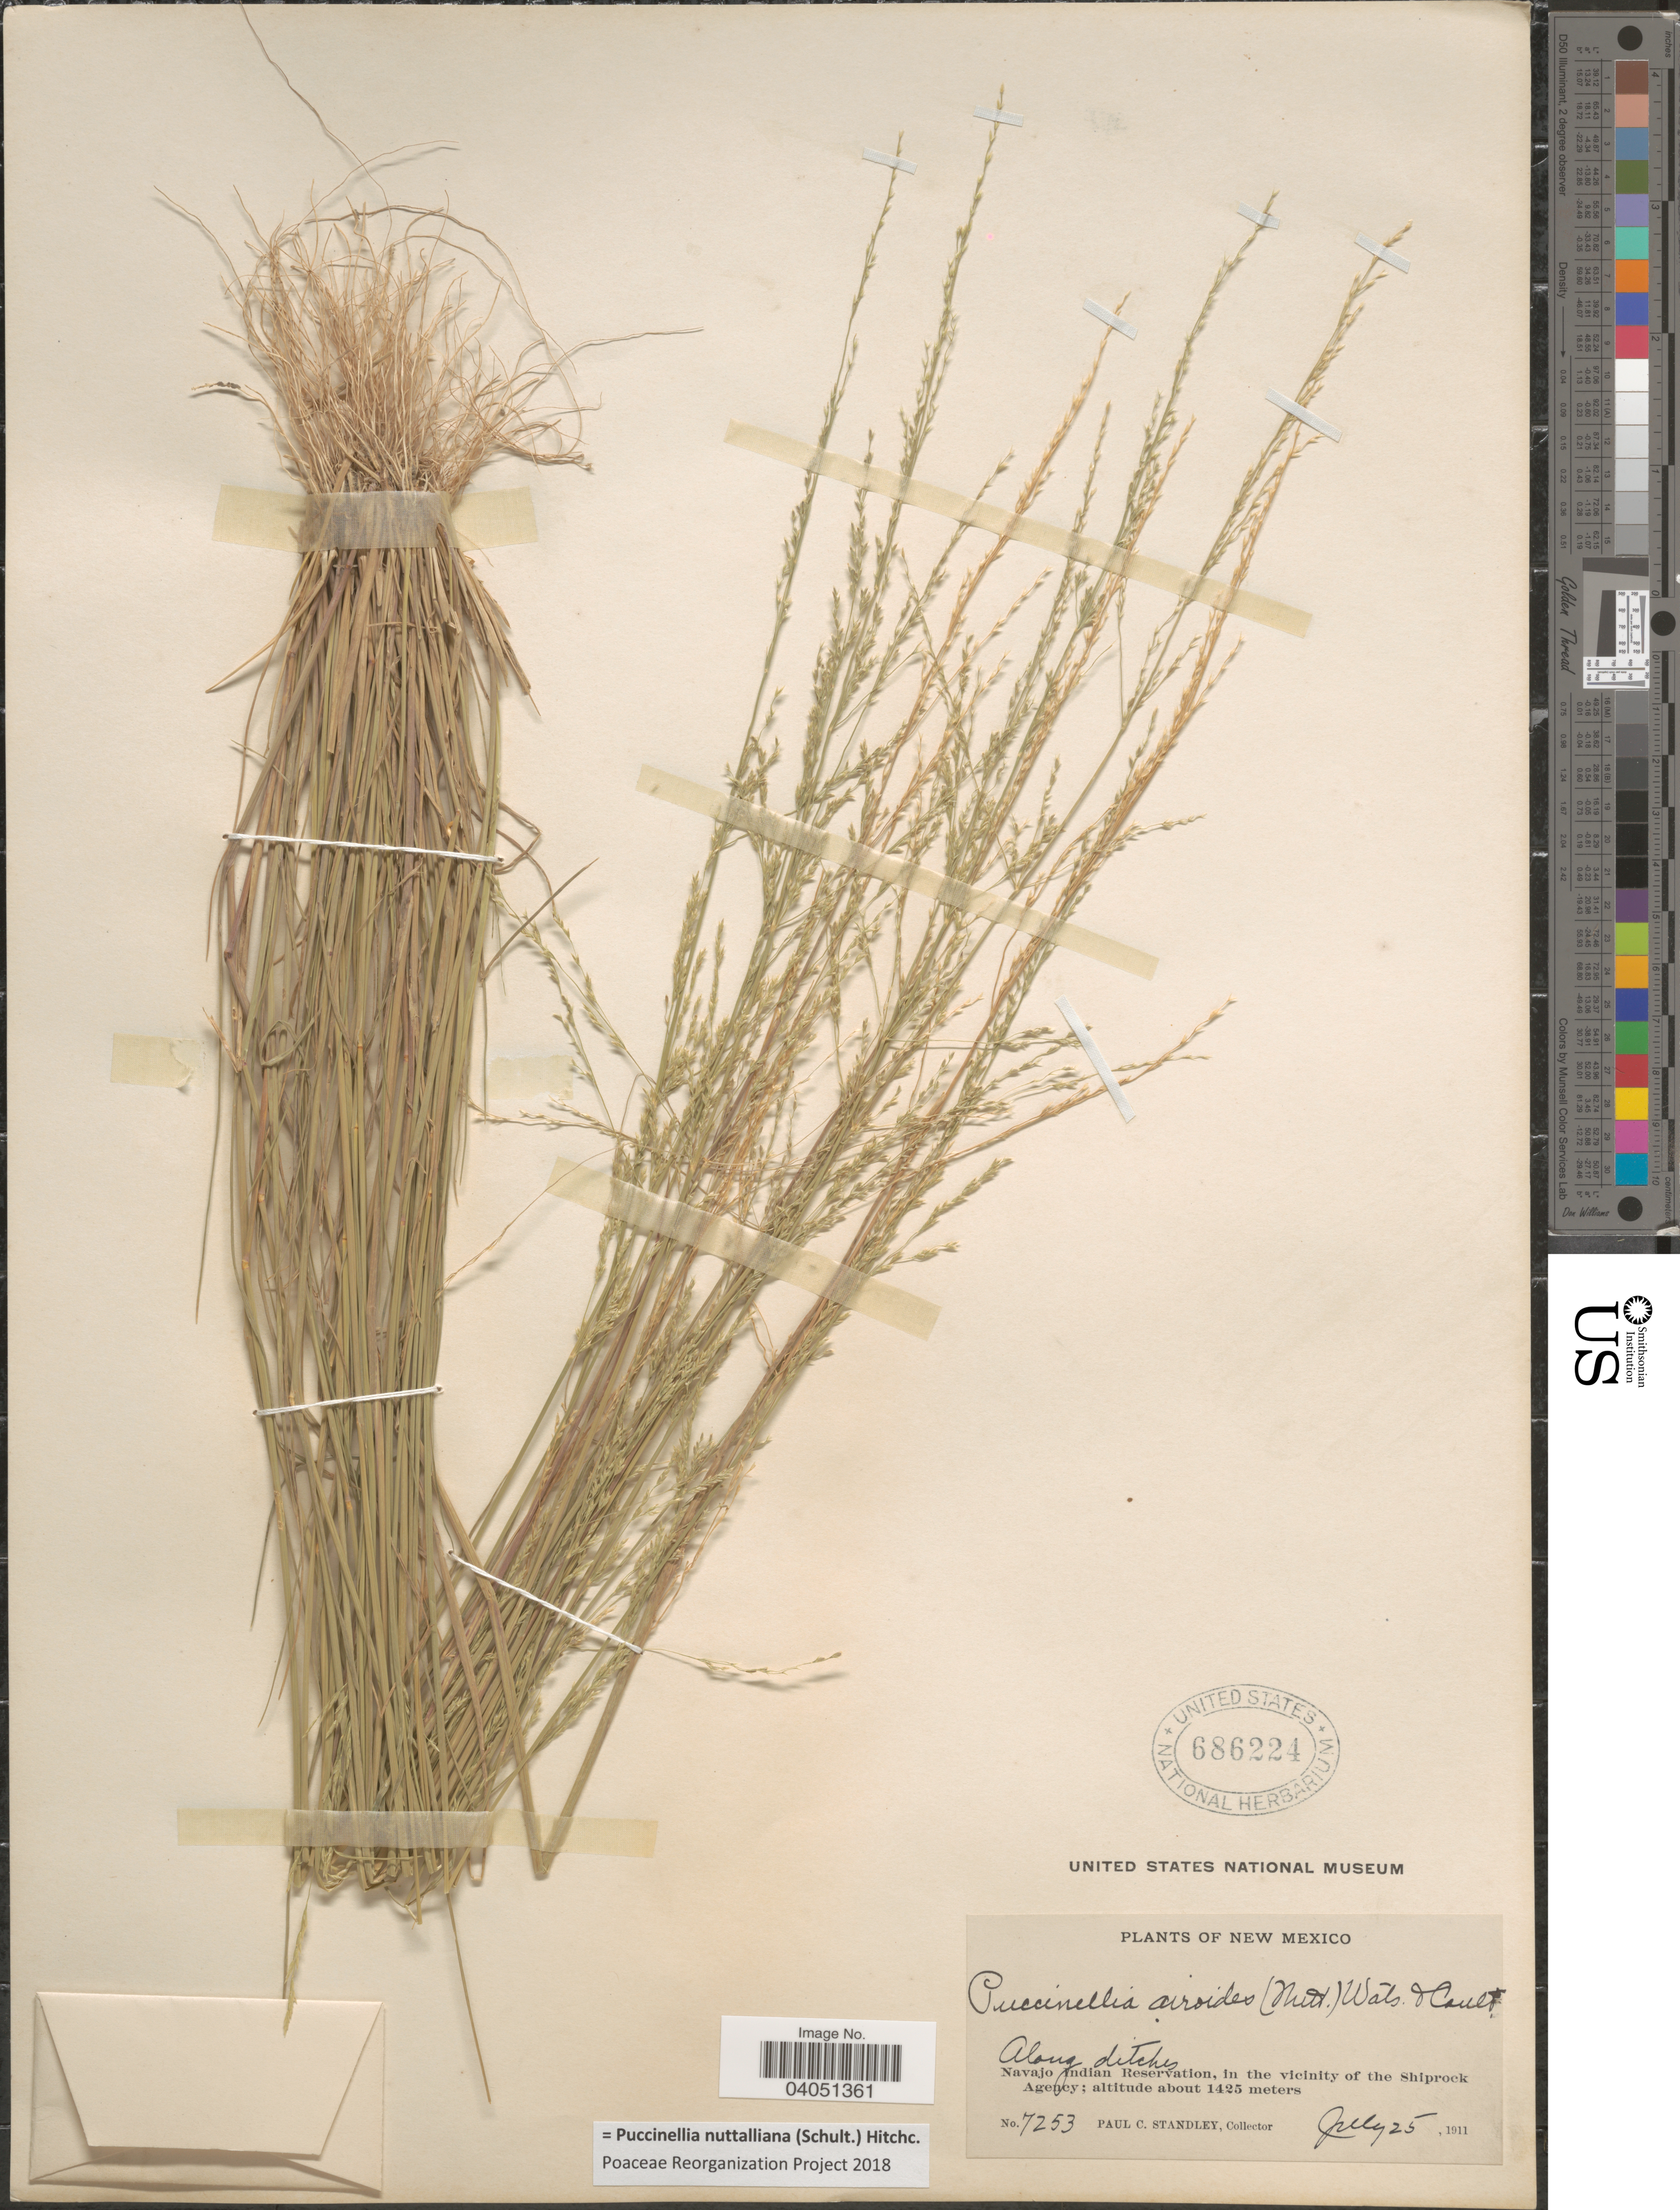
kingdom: Plantae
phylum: Tracheophyta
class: Liliopsida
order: Poales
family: Poaceae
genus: Puccinellia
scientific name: Puccinellia nuttalliana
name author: (Schult.) Hitchc.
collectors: P. C. Standley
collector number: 7253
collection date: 1911-07-25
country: United States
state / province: New Mexico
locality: Navajo Indian Reservation, in the vicinity of the Shiprock Agency.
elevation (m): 1425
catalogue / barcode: US 686224